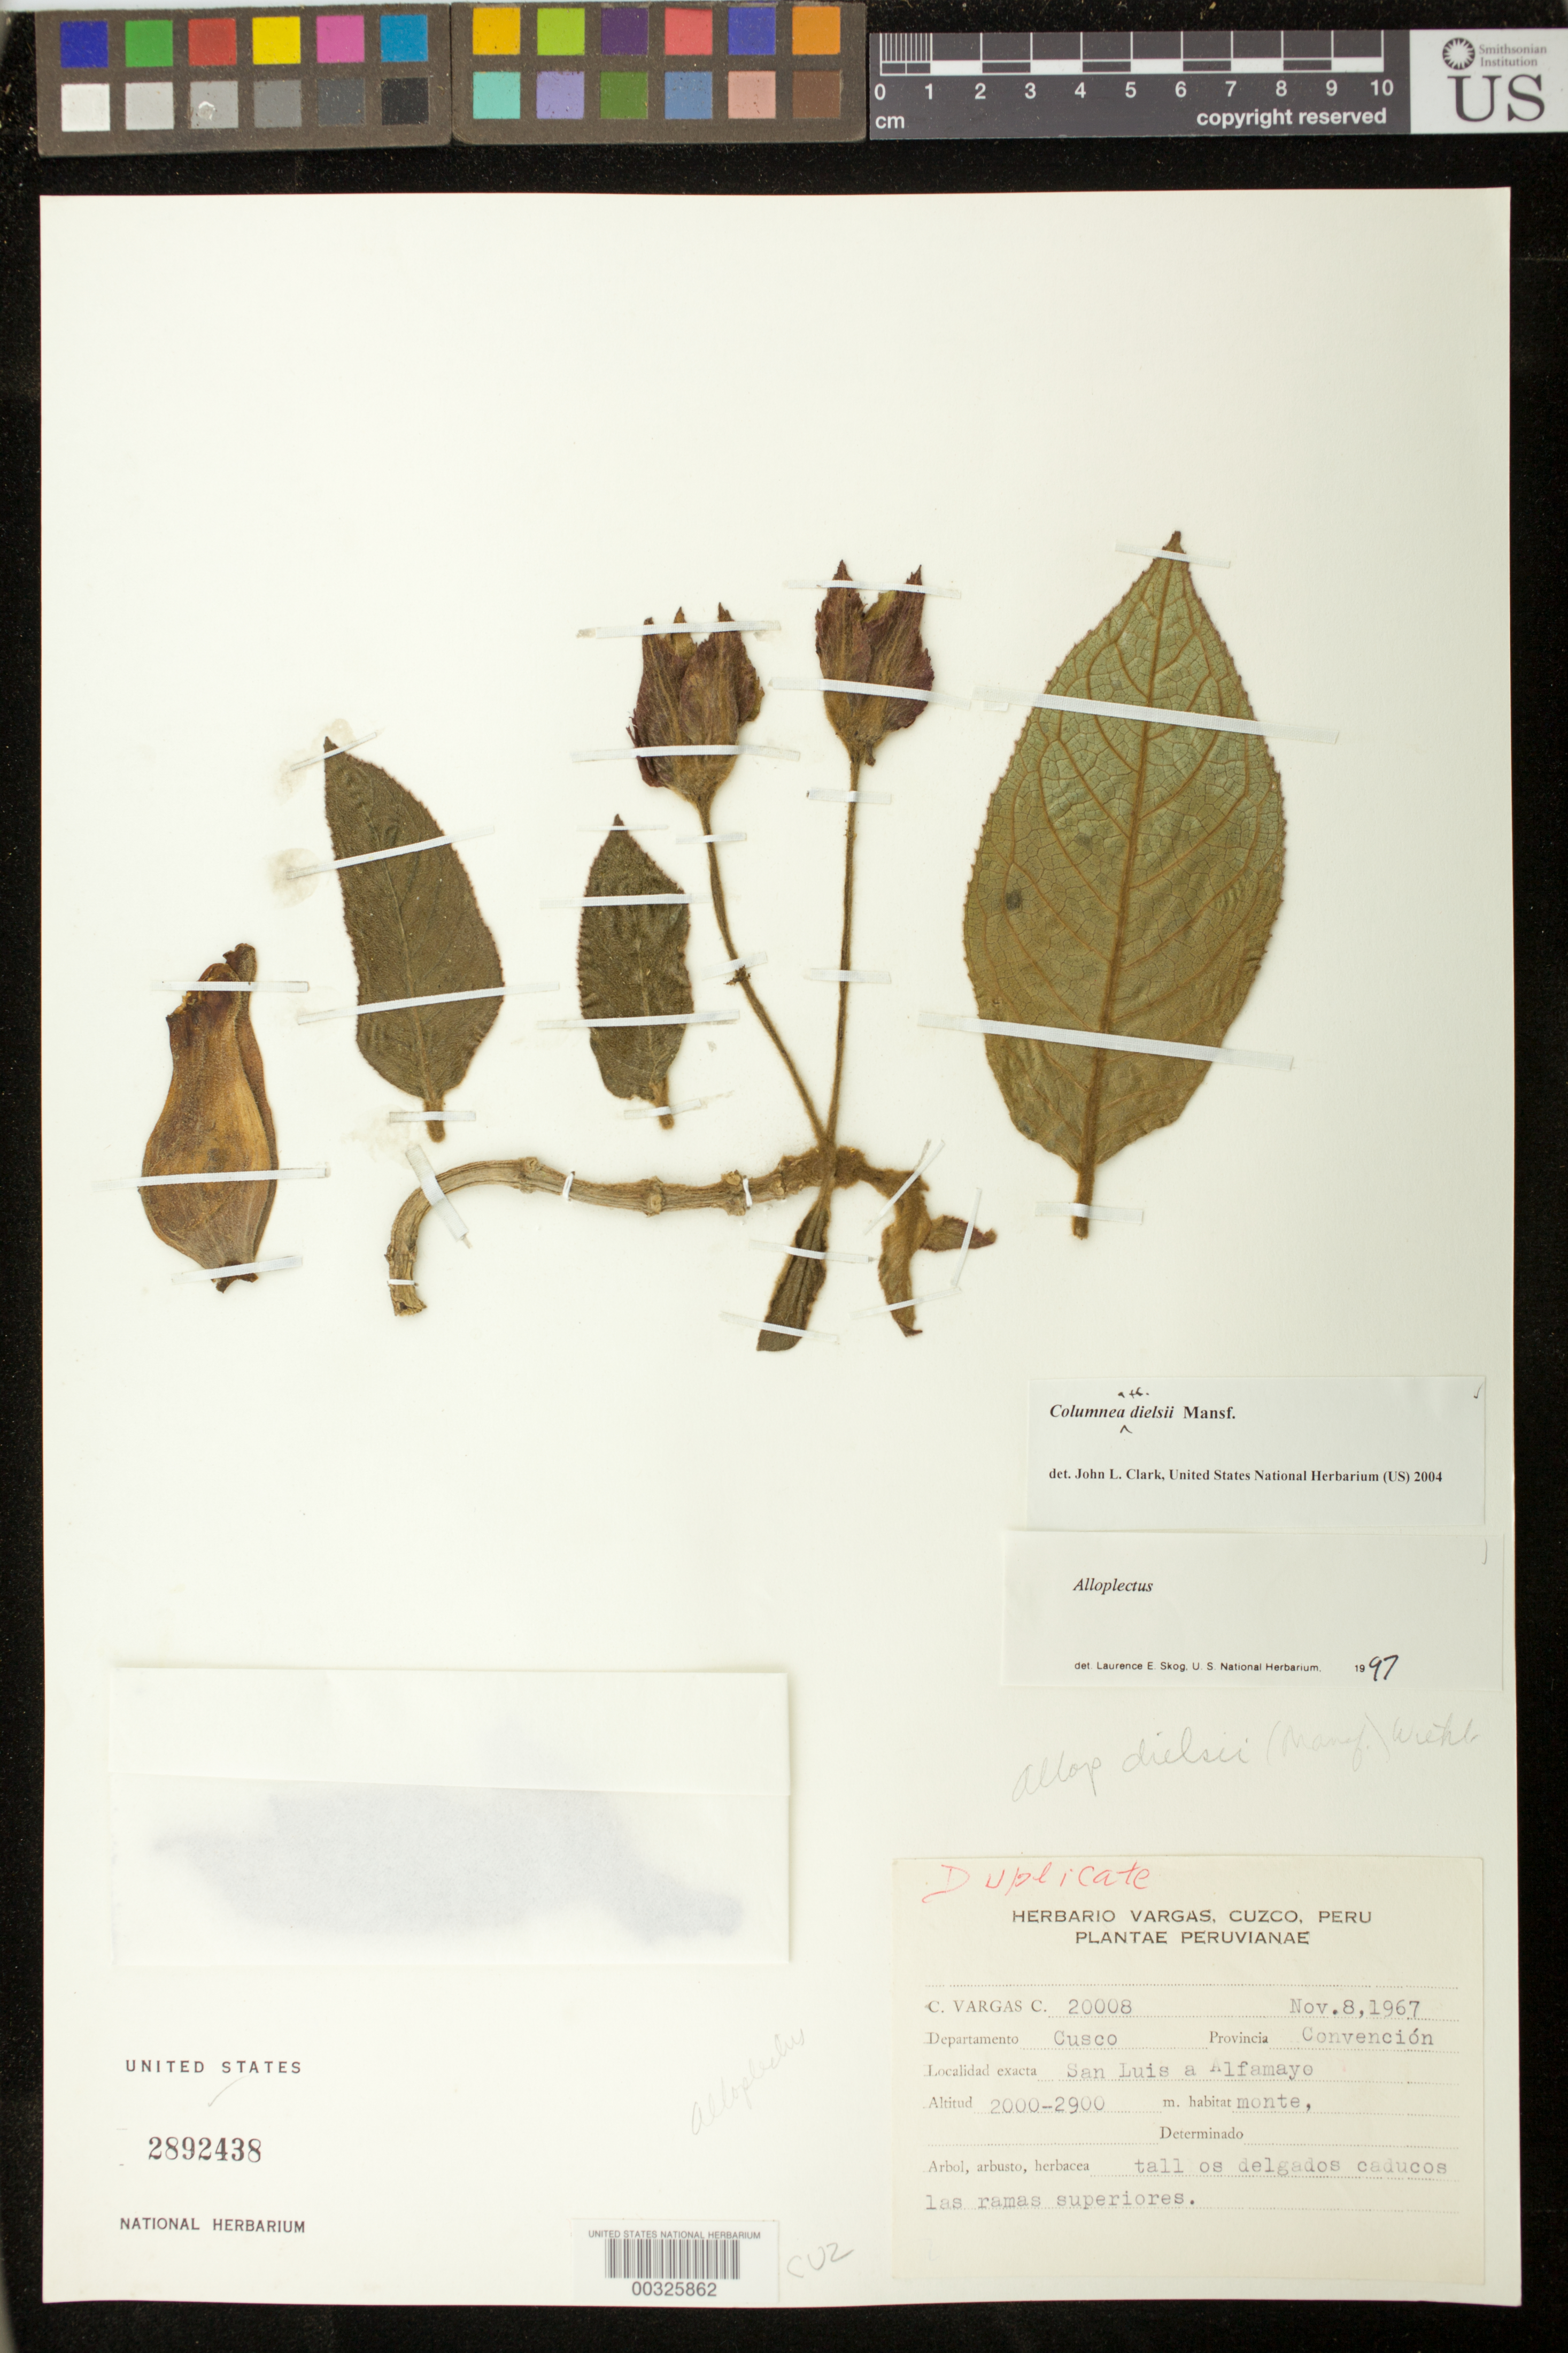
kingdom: Plantae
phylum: Tracheophyta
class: Magnoliopsida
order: Lamiales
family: Gesneriaceae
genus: Columnea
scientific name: Columnea dielsii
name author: Mansf.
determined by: Clark, J. L., (SEL), The Marie Selby Botanical Garden (UNITED STATES)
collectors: C. Vargas C.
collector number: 20008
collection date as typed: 08 Nov 1967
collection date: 1967-11-08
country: Peru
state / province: Cusco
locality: Prov. Convención. San Luis a Alfamayo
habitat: Monte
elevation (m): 2000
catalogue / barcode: US 2892438